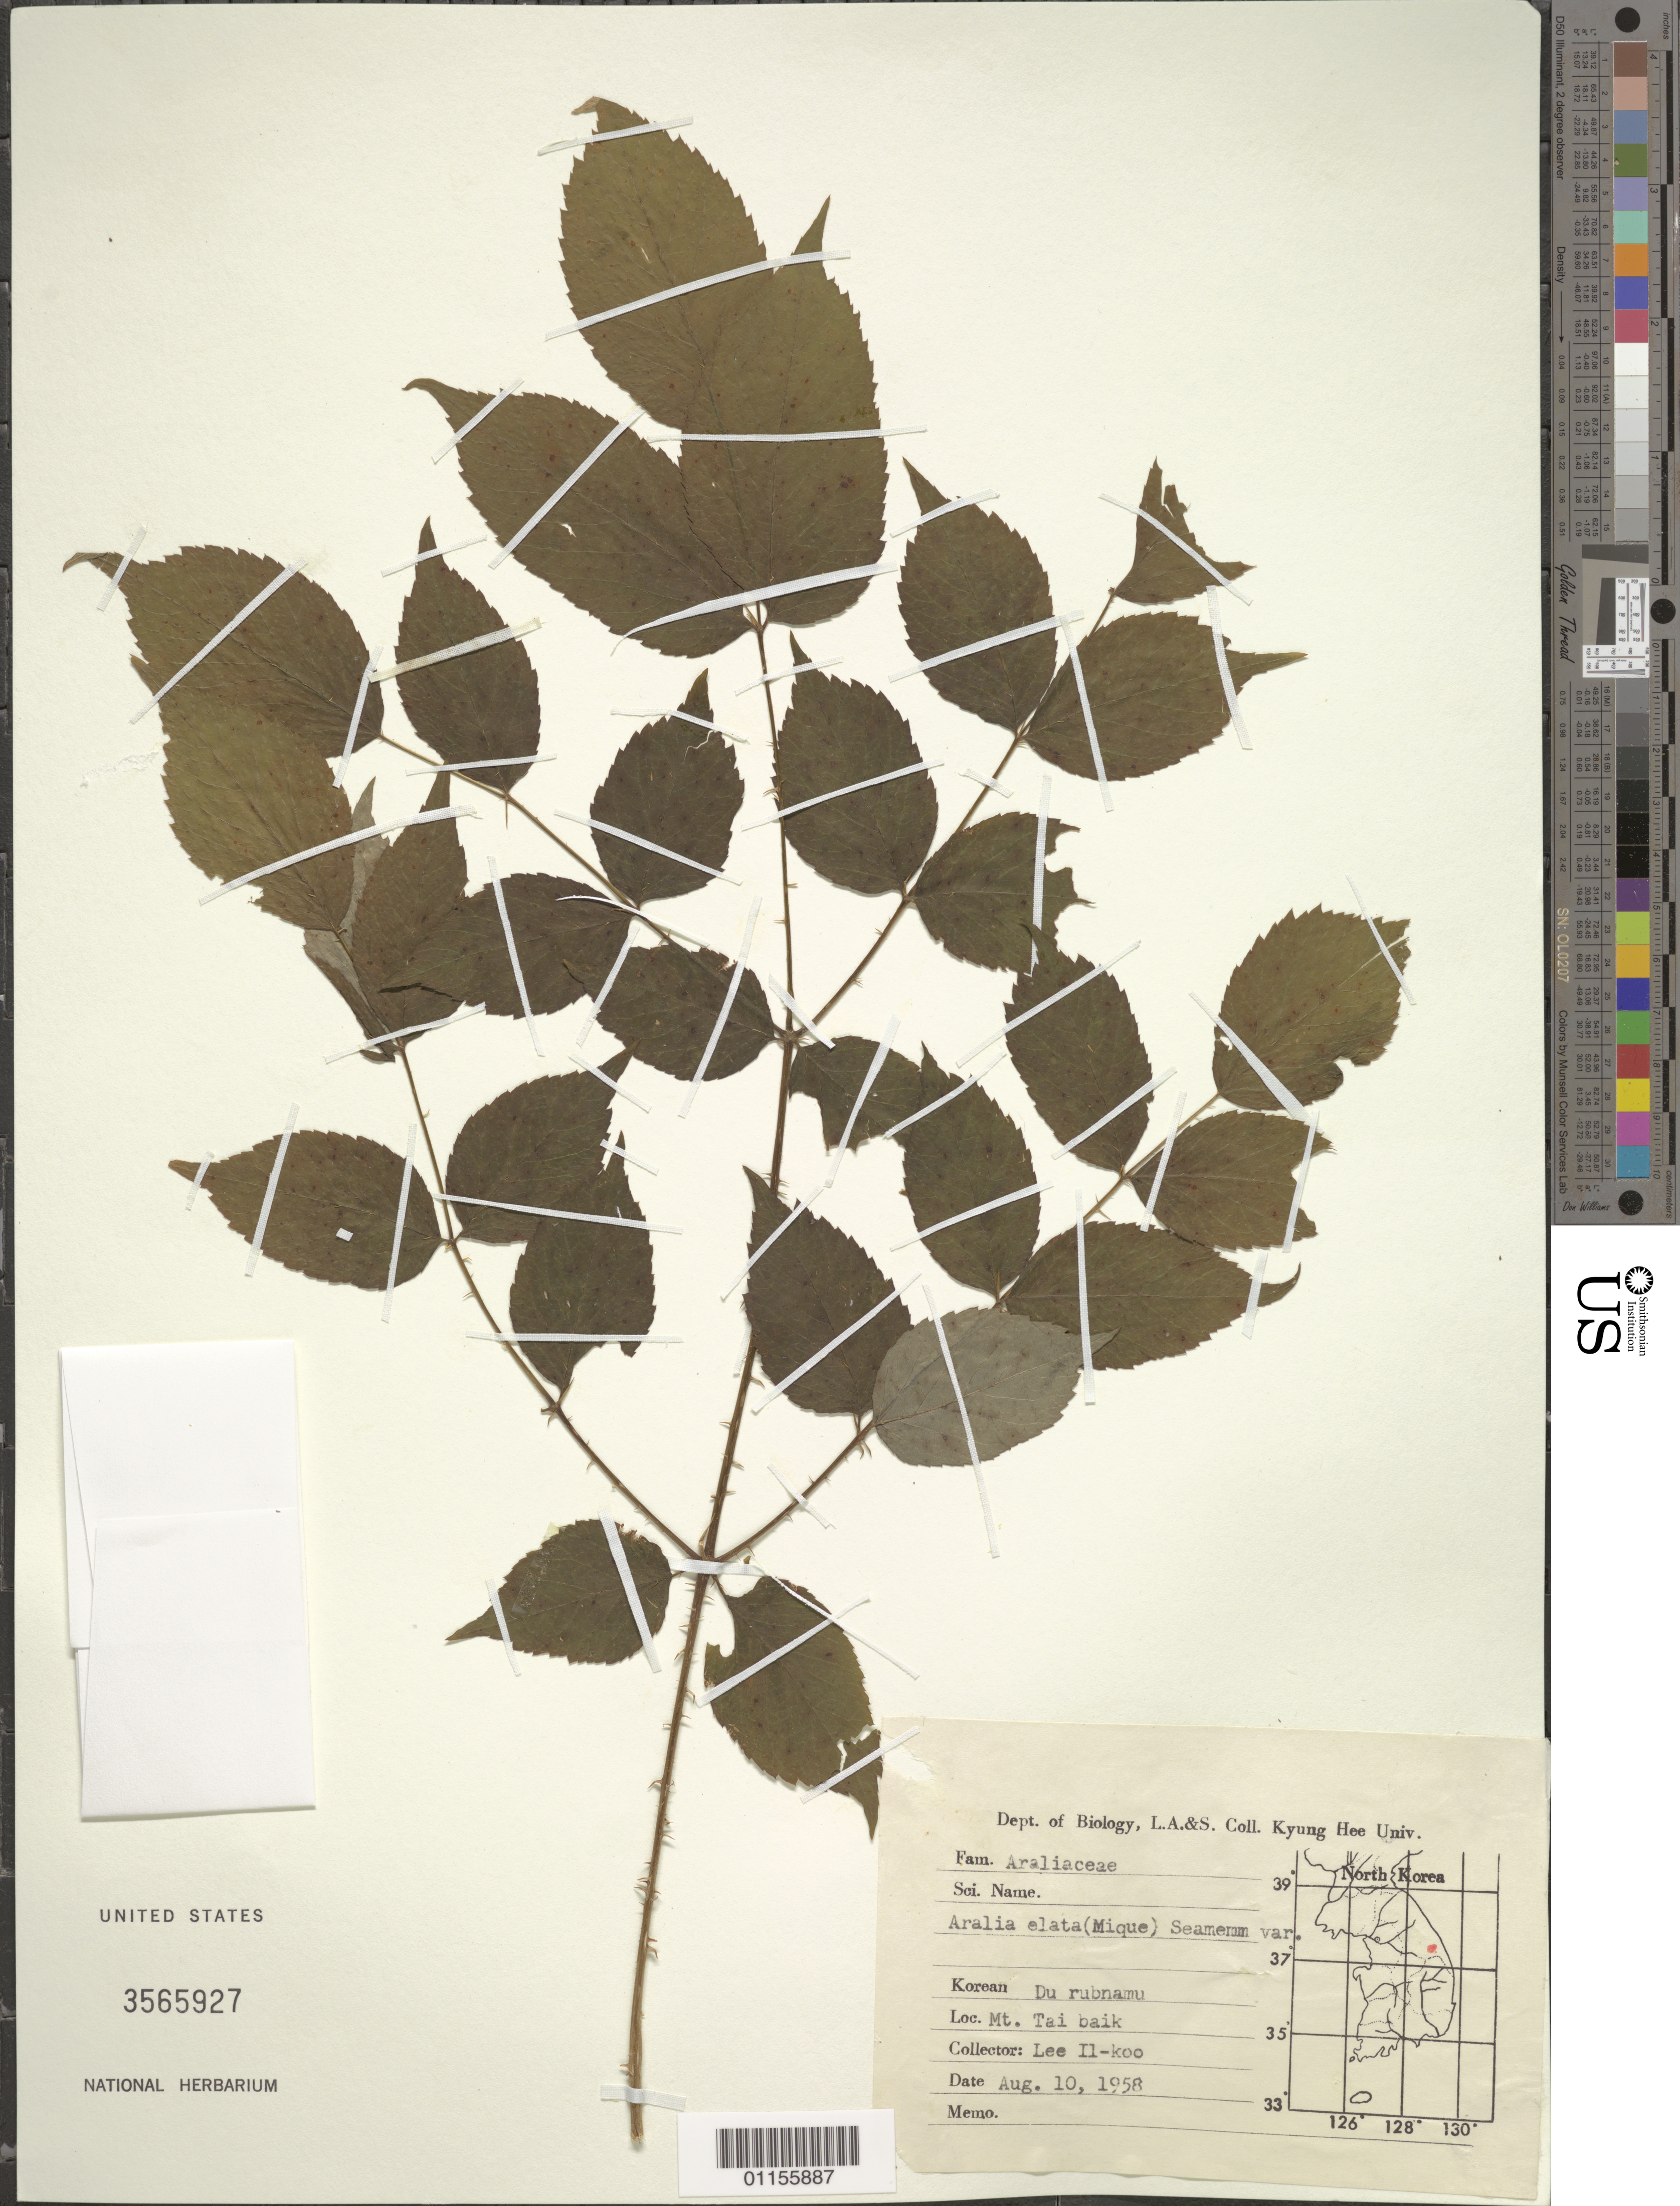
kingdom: Plantae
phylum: Tracheophyta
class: Magnoliopsida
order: Apiales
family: Araliaceae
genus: Aralia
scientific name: Aralia elata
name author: (Miq.) Seem.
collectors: I. Lee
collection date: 1958-08-10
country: North Korea / South Korea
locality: Mt. Tai Baik.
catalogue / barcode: US 3565927